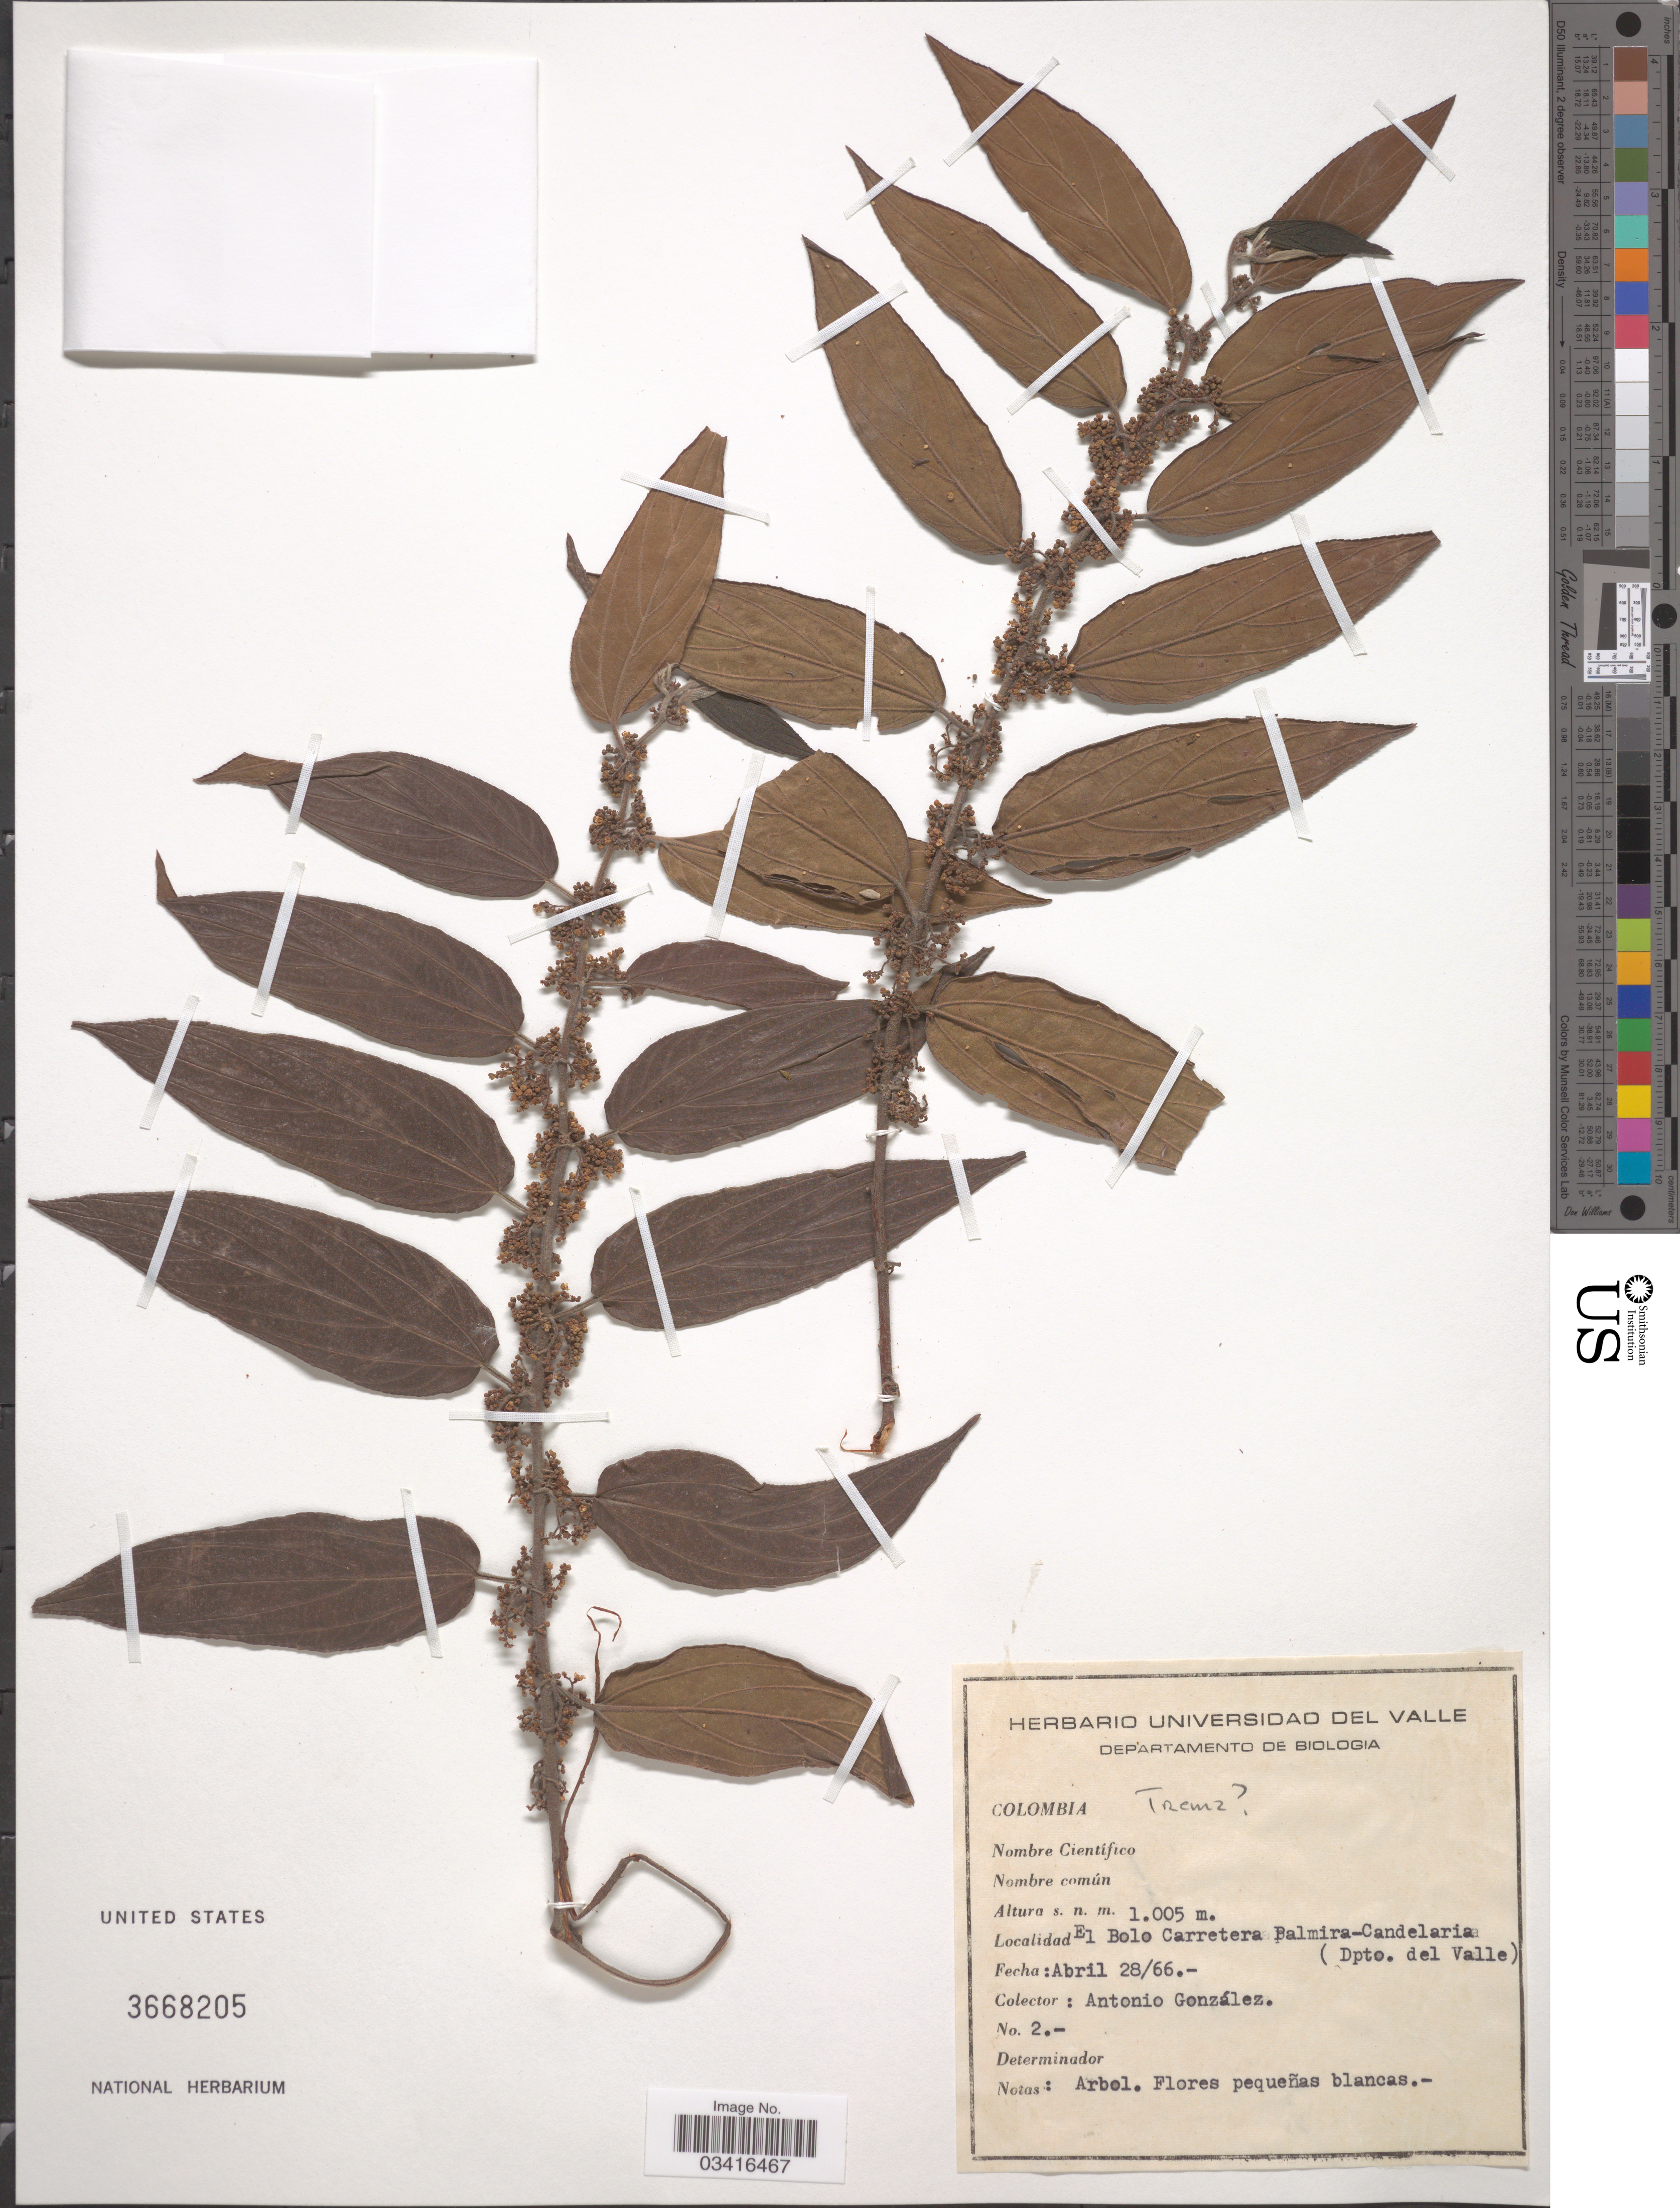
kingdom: Plantae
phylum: Tracheophyta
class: Magnoliopsida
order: Rosales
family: Cannabaceae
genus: Trema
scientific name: Trema sp.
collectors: A. C. González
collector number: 2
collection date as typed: Transcribed d/m/y: 28/4/66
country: Colombia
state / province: Valle del Cauca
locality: El bolo Carretera Palmira-Candelaria (Dpto. del Valle).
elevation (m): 1005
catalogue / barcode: US 3668205